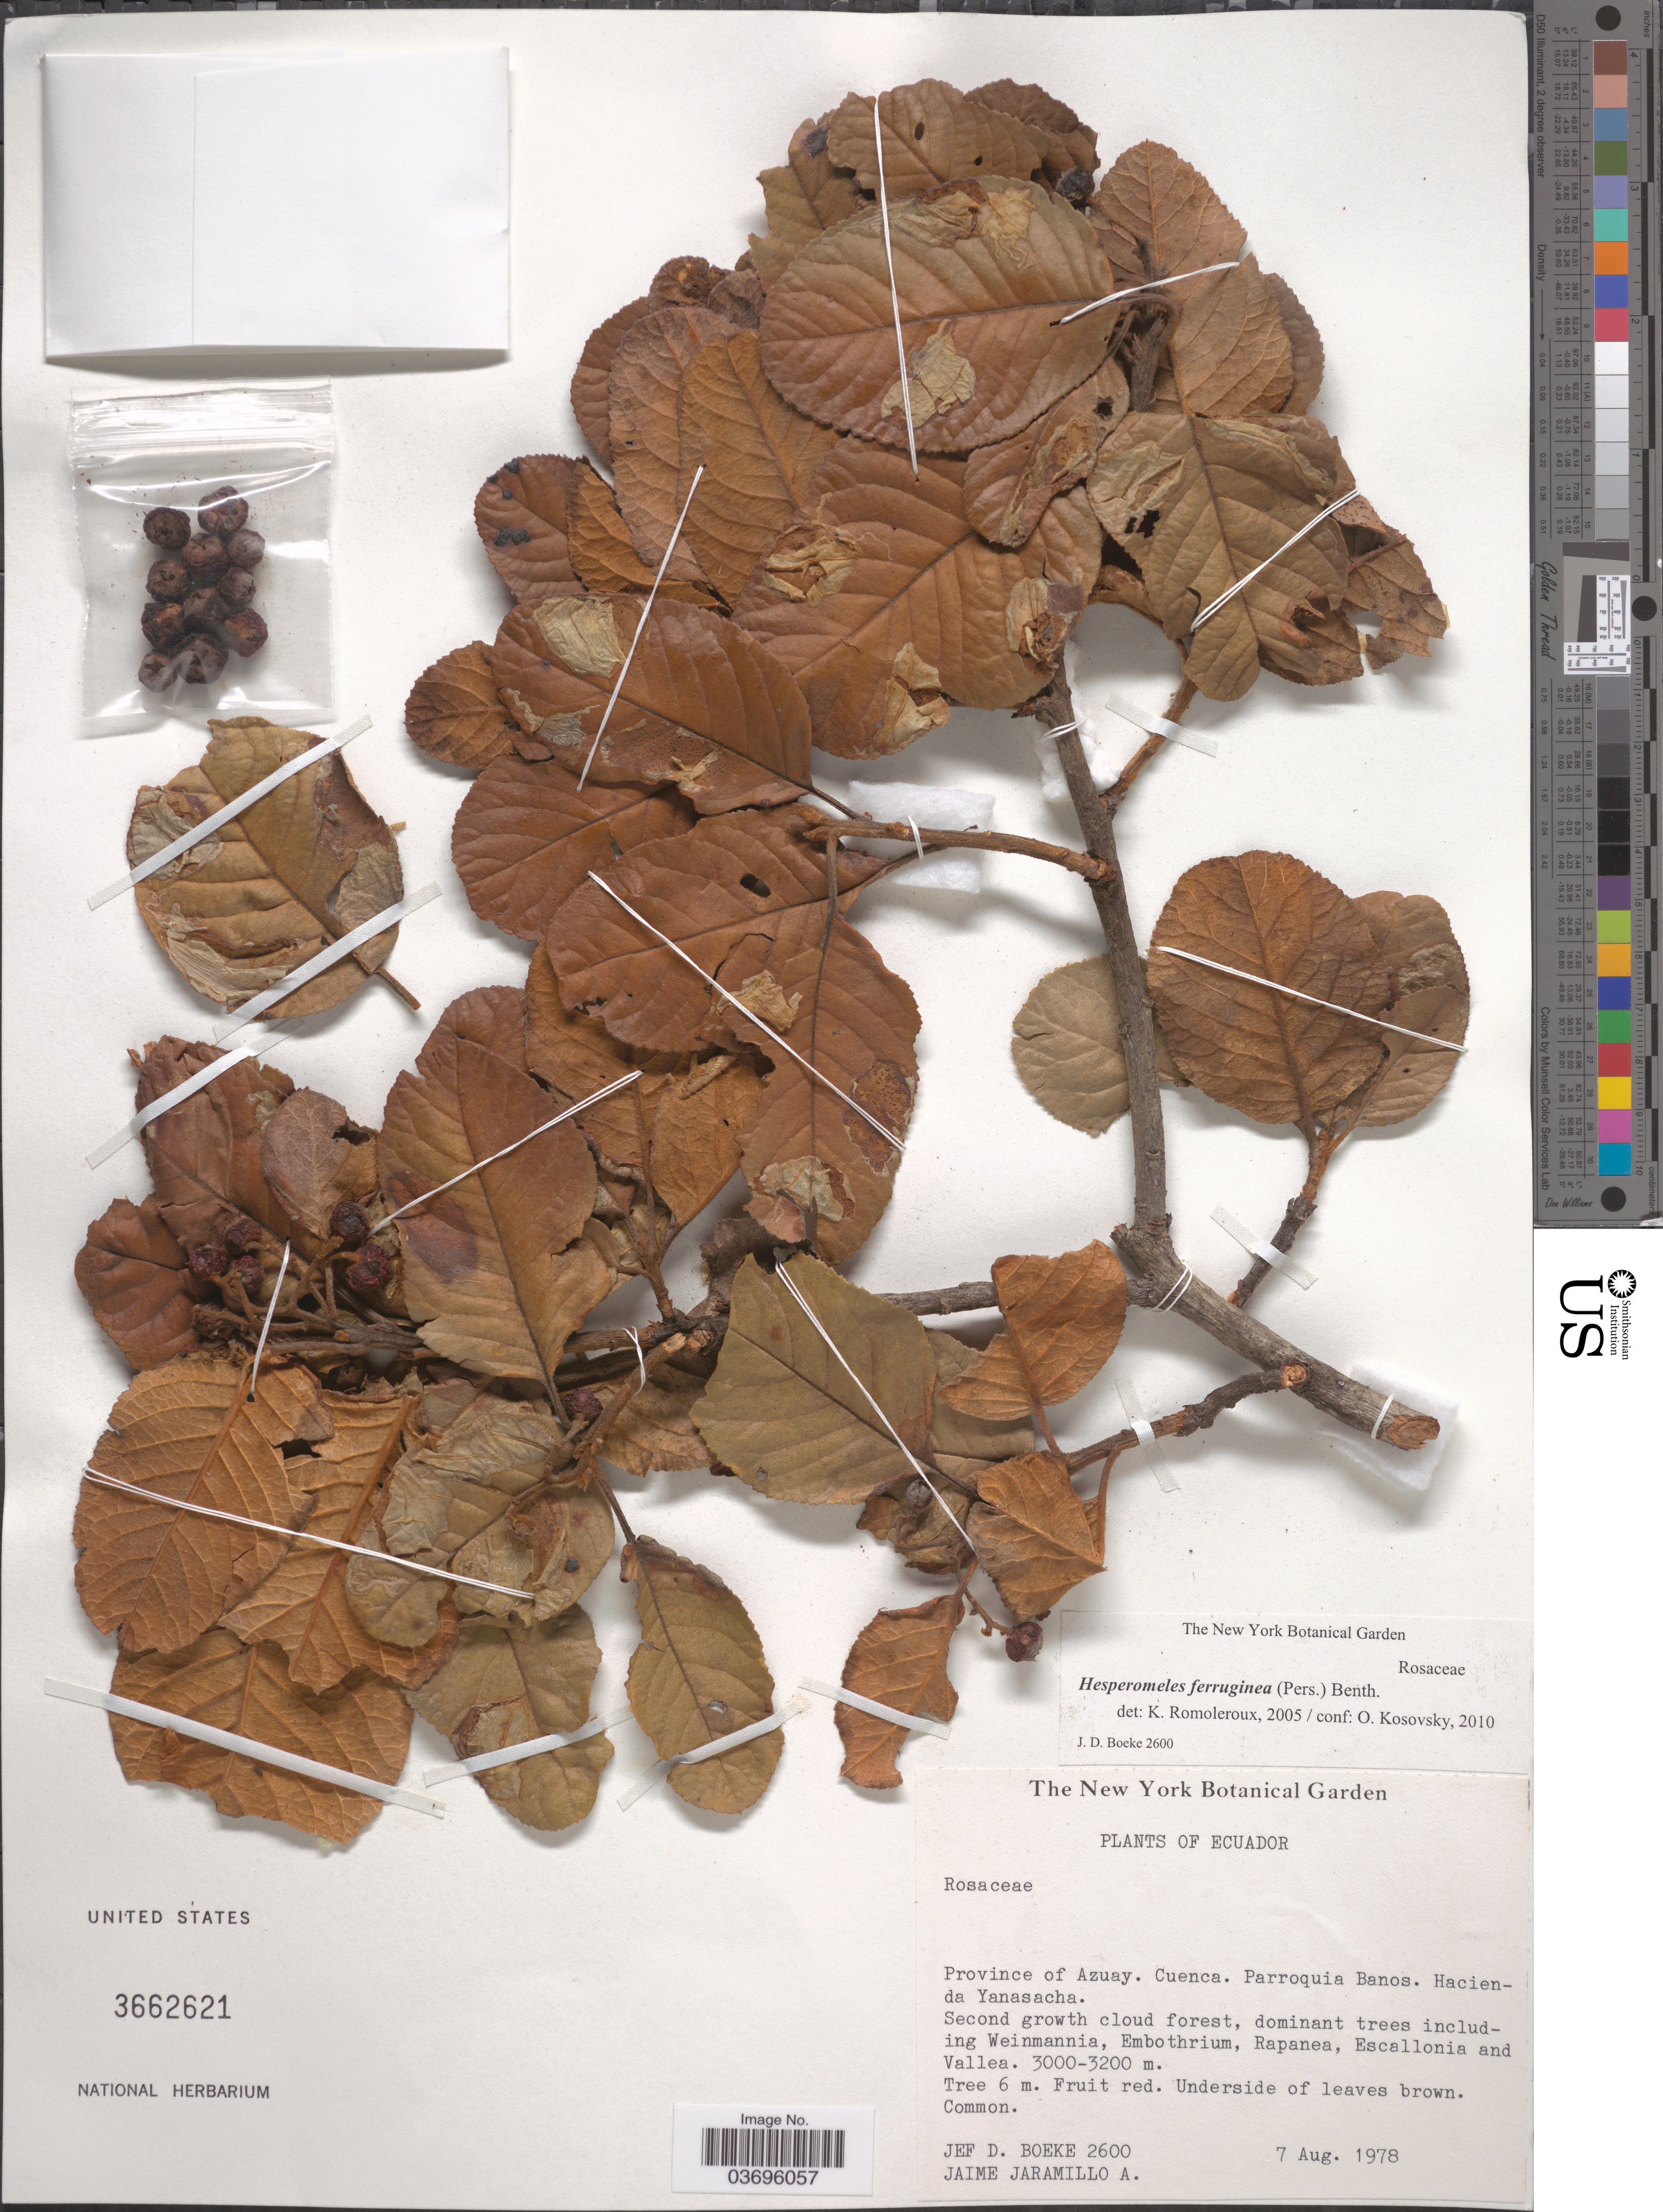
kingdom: Plantae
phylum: Tracheophyta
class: Magnoliopsida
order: Rosales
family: Rosaceae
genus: Hesperomeles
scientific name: Hesperomeles ferruginea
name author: (Juss. ex Pers.) Benth.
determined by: Romoleroux, K.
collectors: J. Boeke & J. L. Jaramillo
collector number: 2600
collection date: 1978-08-07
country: Ecuador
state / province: Azuay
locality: Cuenca. Parroquia Banos. Hacienda de Yanasacha.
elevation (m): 3000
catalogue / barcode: US 3662621